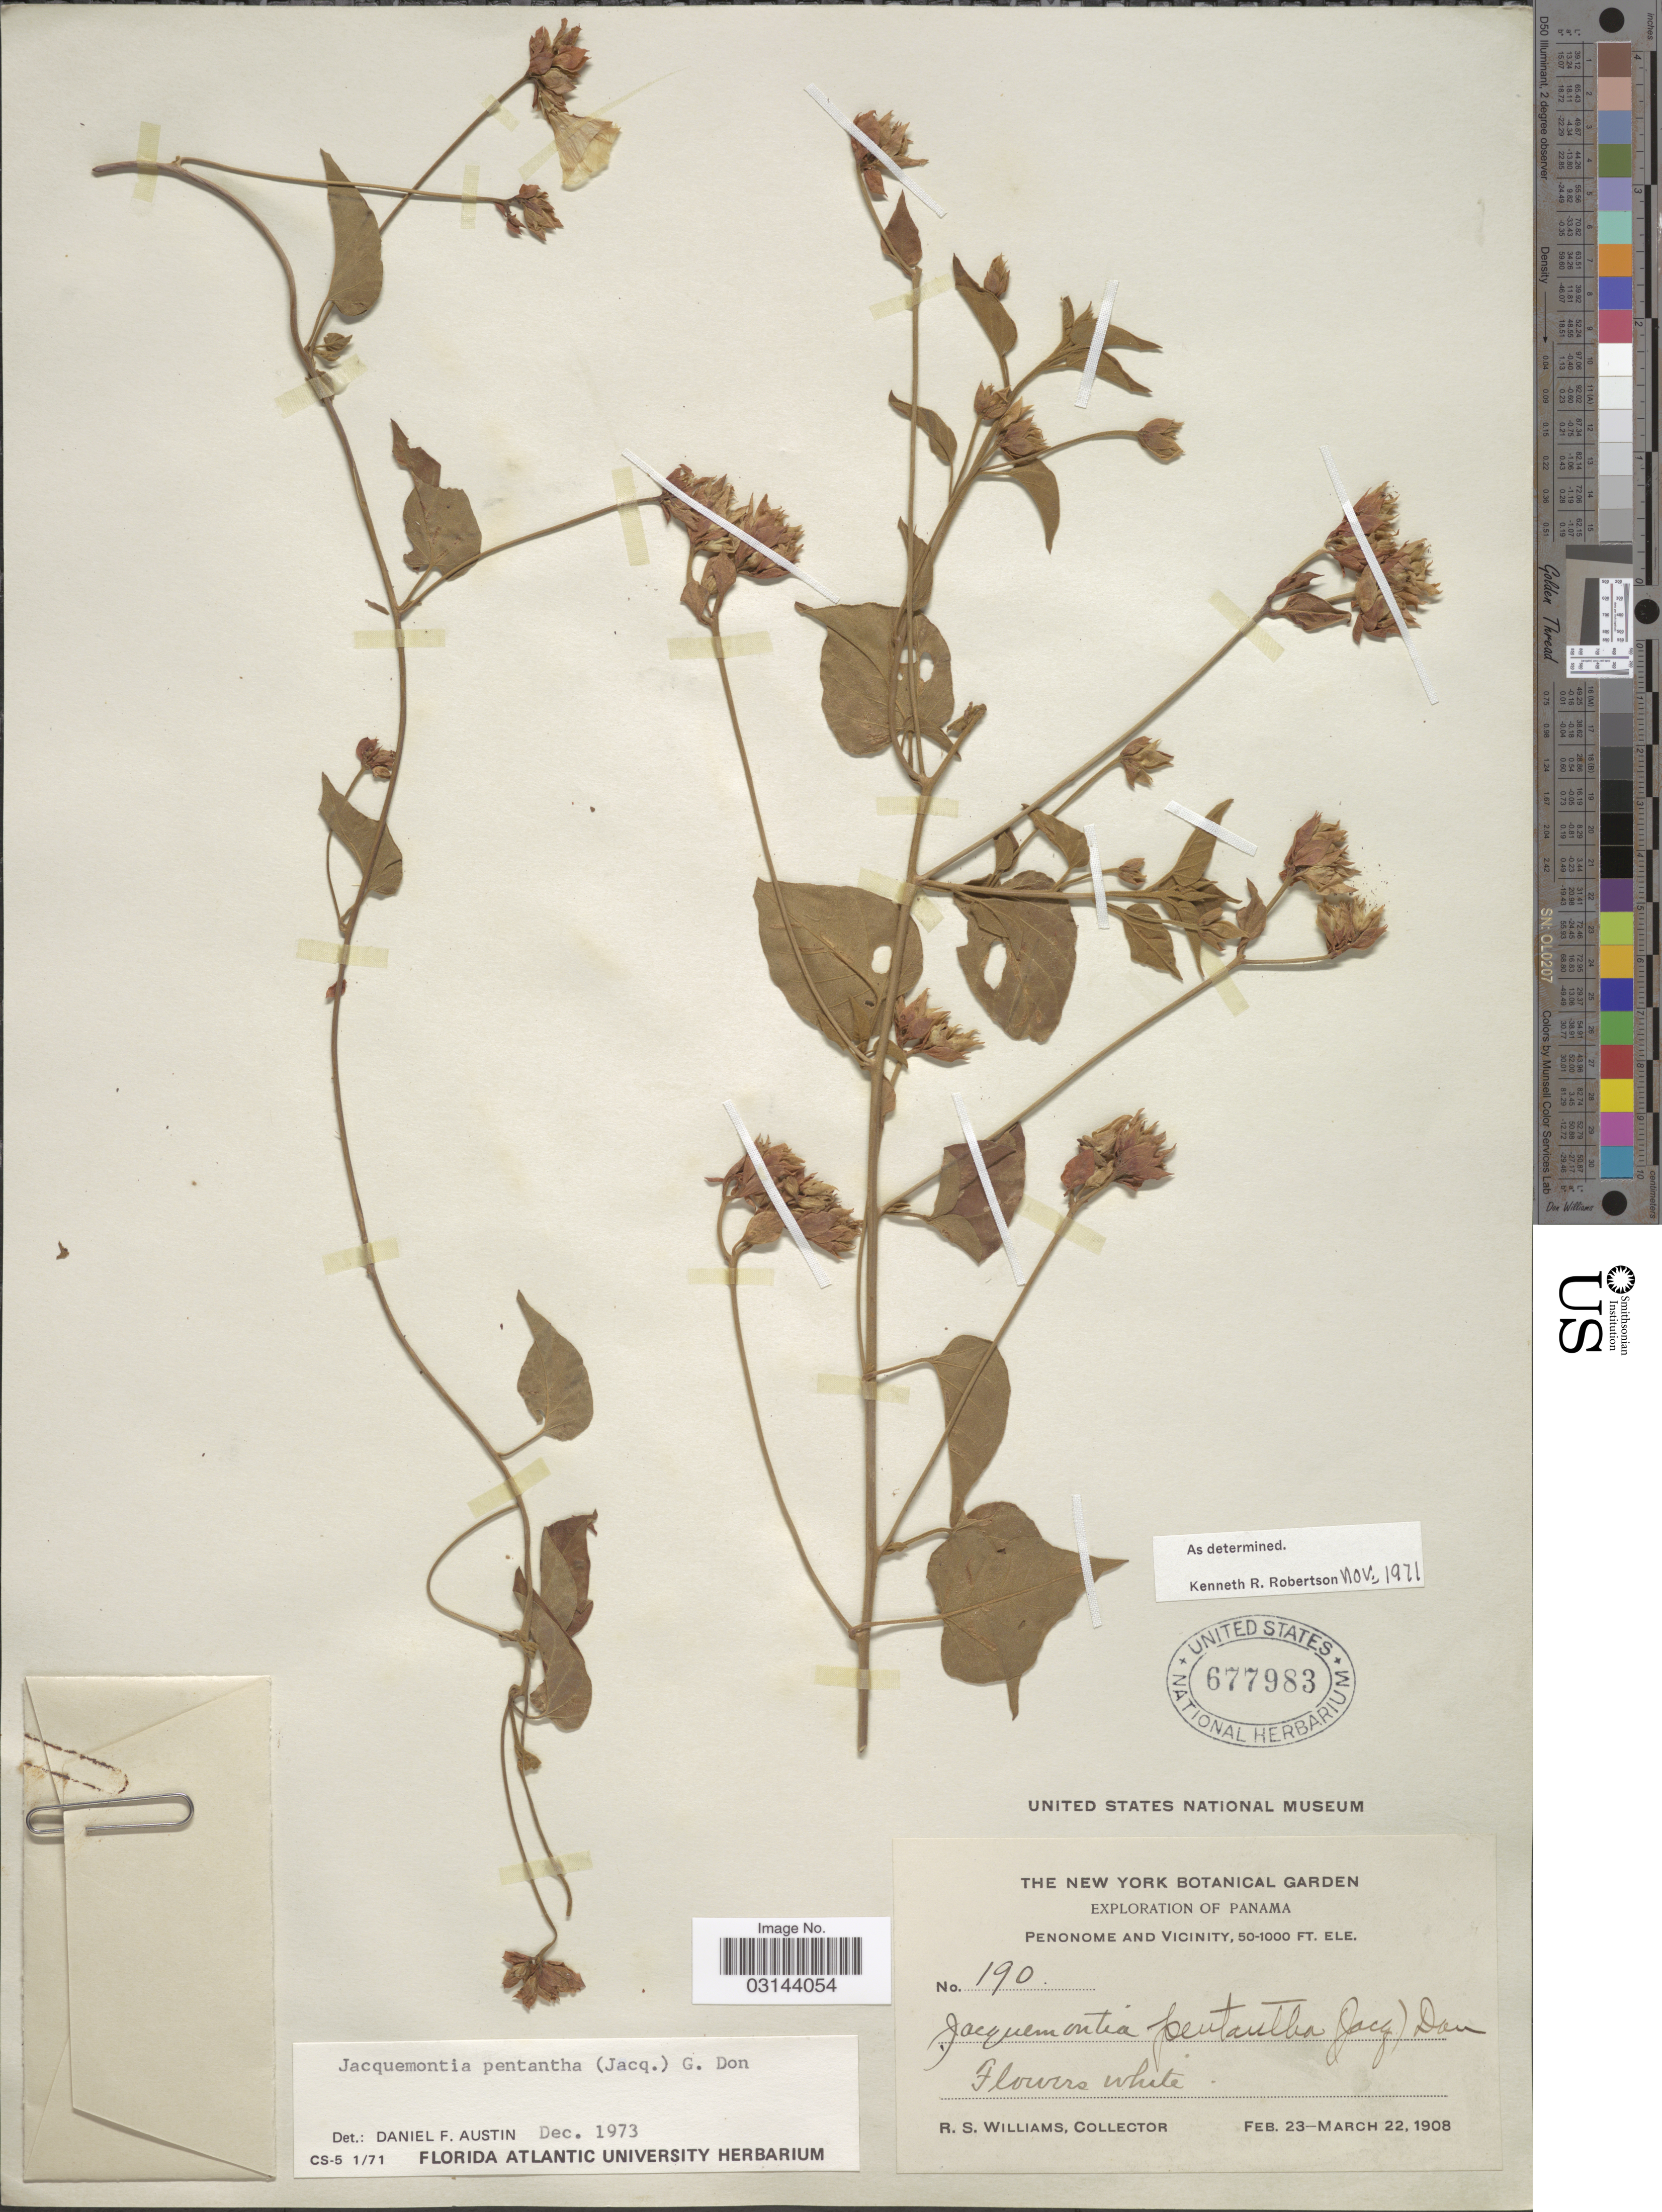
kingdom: Plantae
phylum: Tracheophyta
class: Magnoliopsida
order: Solanales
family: Convolvulaceae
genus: Jacquemontia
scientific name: Jacquemontia pentanthos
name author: (Jacq.) G. Don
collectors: R. S. Williams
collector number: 190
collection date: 1908-02-23/1908-03-22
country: Panama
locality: Penonome and Vicinity.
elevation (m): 15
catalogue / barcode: US 677983